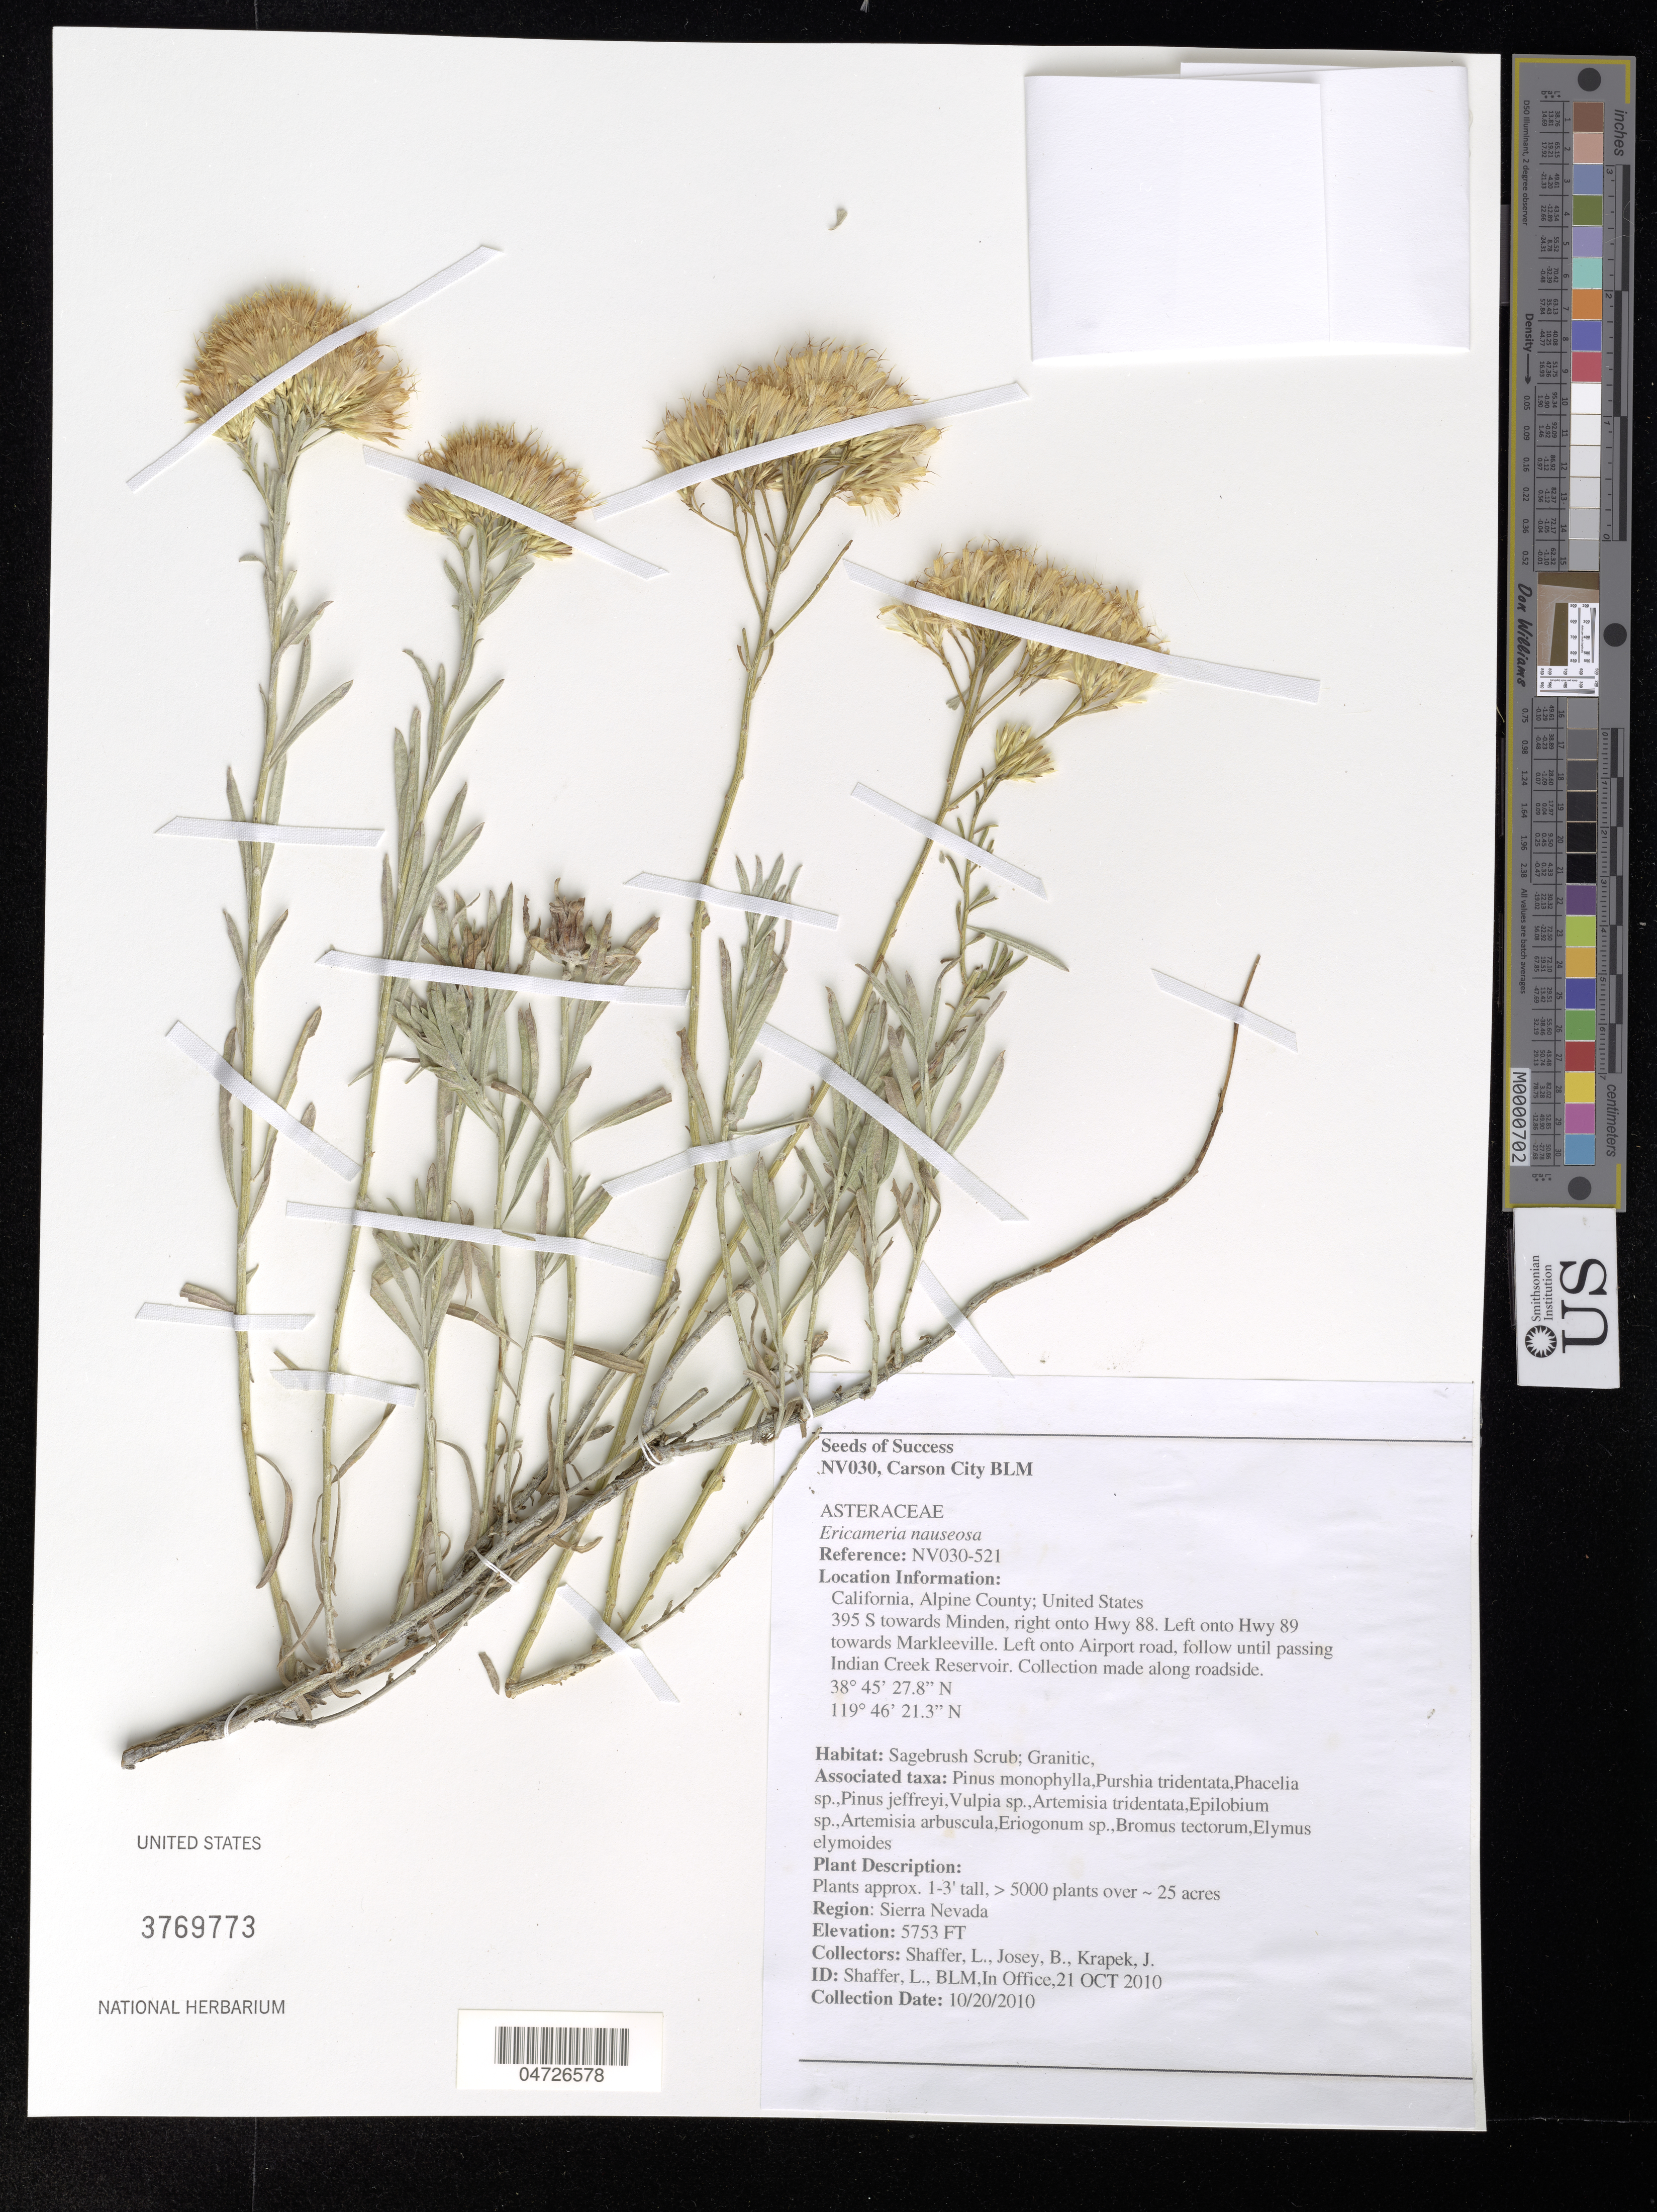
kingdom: Plantae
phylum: Tracheophyta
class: Magnoliopsida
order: Asterales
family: Asteraceae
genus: Ericameria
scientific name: Ericameria nauseosa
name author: (Pall. ex Pursh) G.L. Nesom & G.I. Baird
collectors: L. Shaffer, B. Josey & J. Krapek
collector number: NV030-521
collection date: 2010-10-20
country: United States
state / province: California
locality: Alpine County. 395 S towards Minden, right onto Hwy 88. Left onto Hwy 89 towards Markleeville. Left onto Airport road, follow until passing Indian Creek Reservoir. Collection made along roadside.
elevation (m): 1754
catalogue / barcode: US 3769773